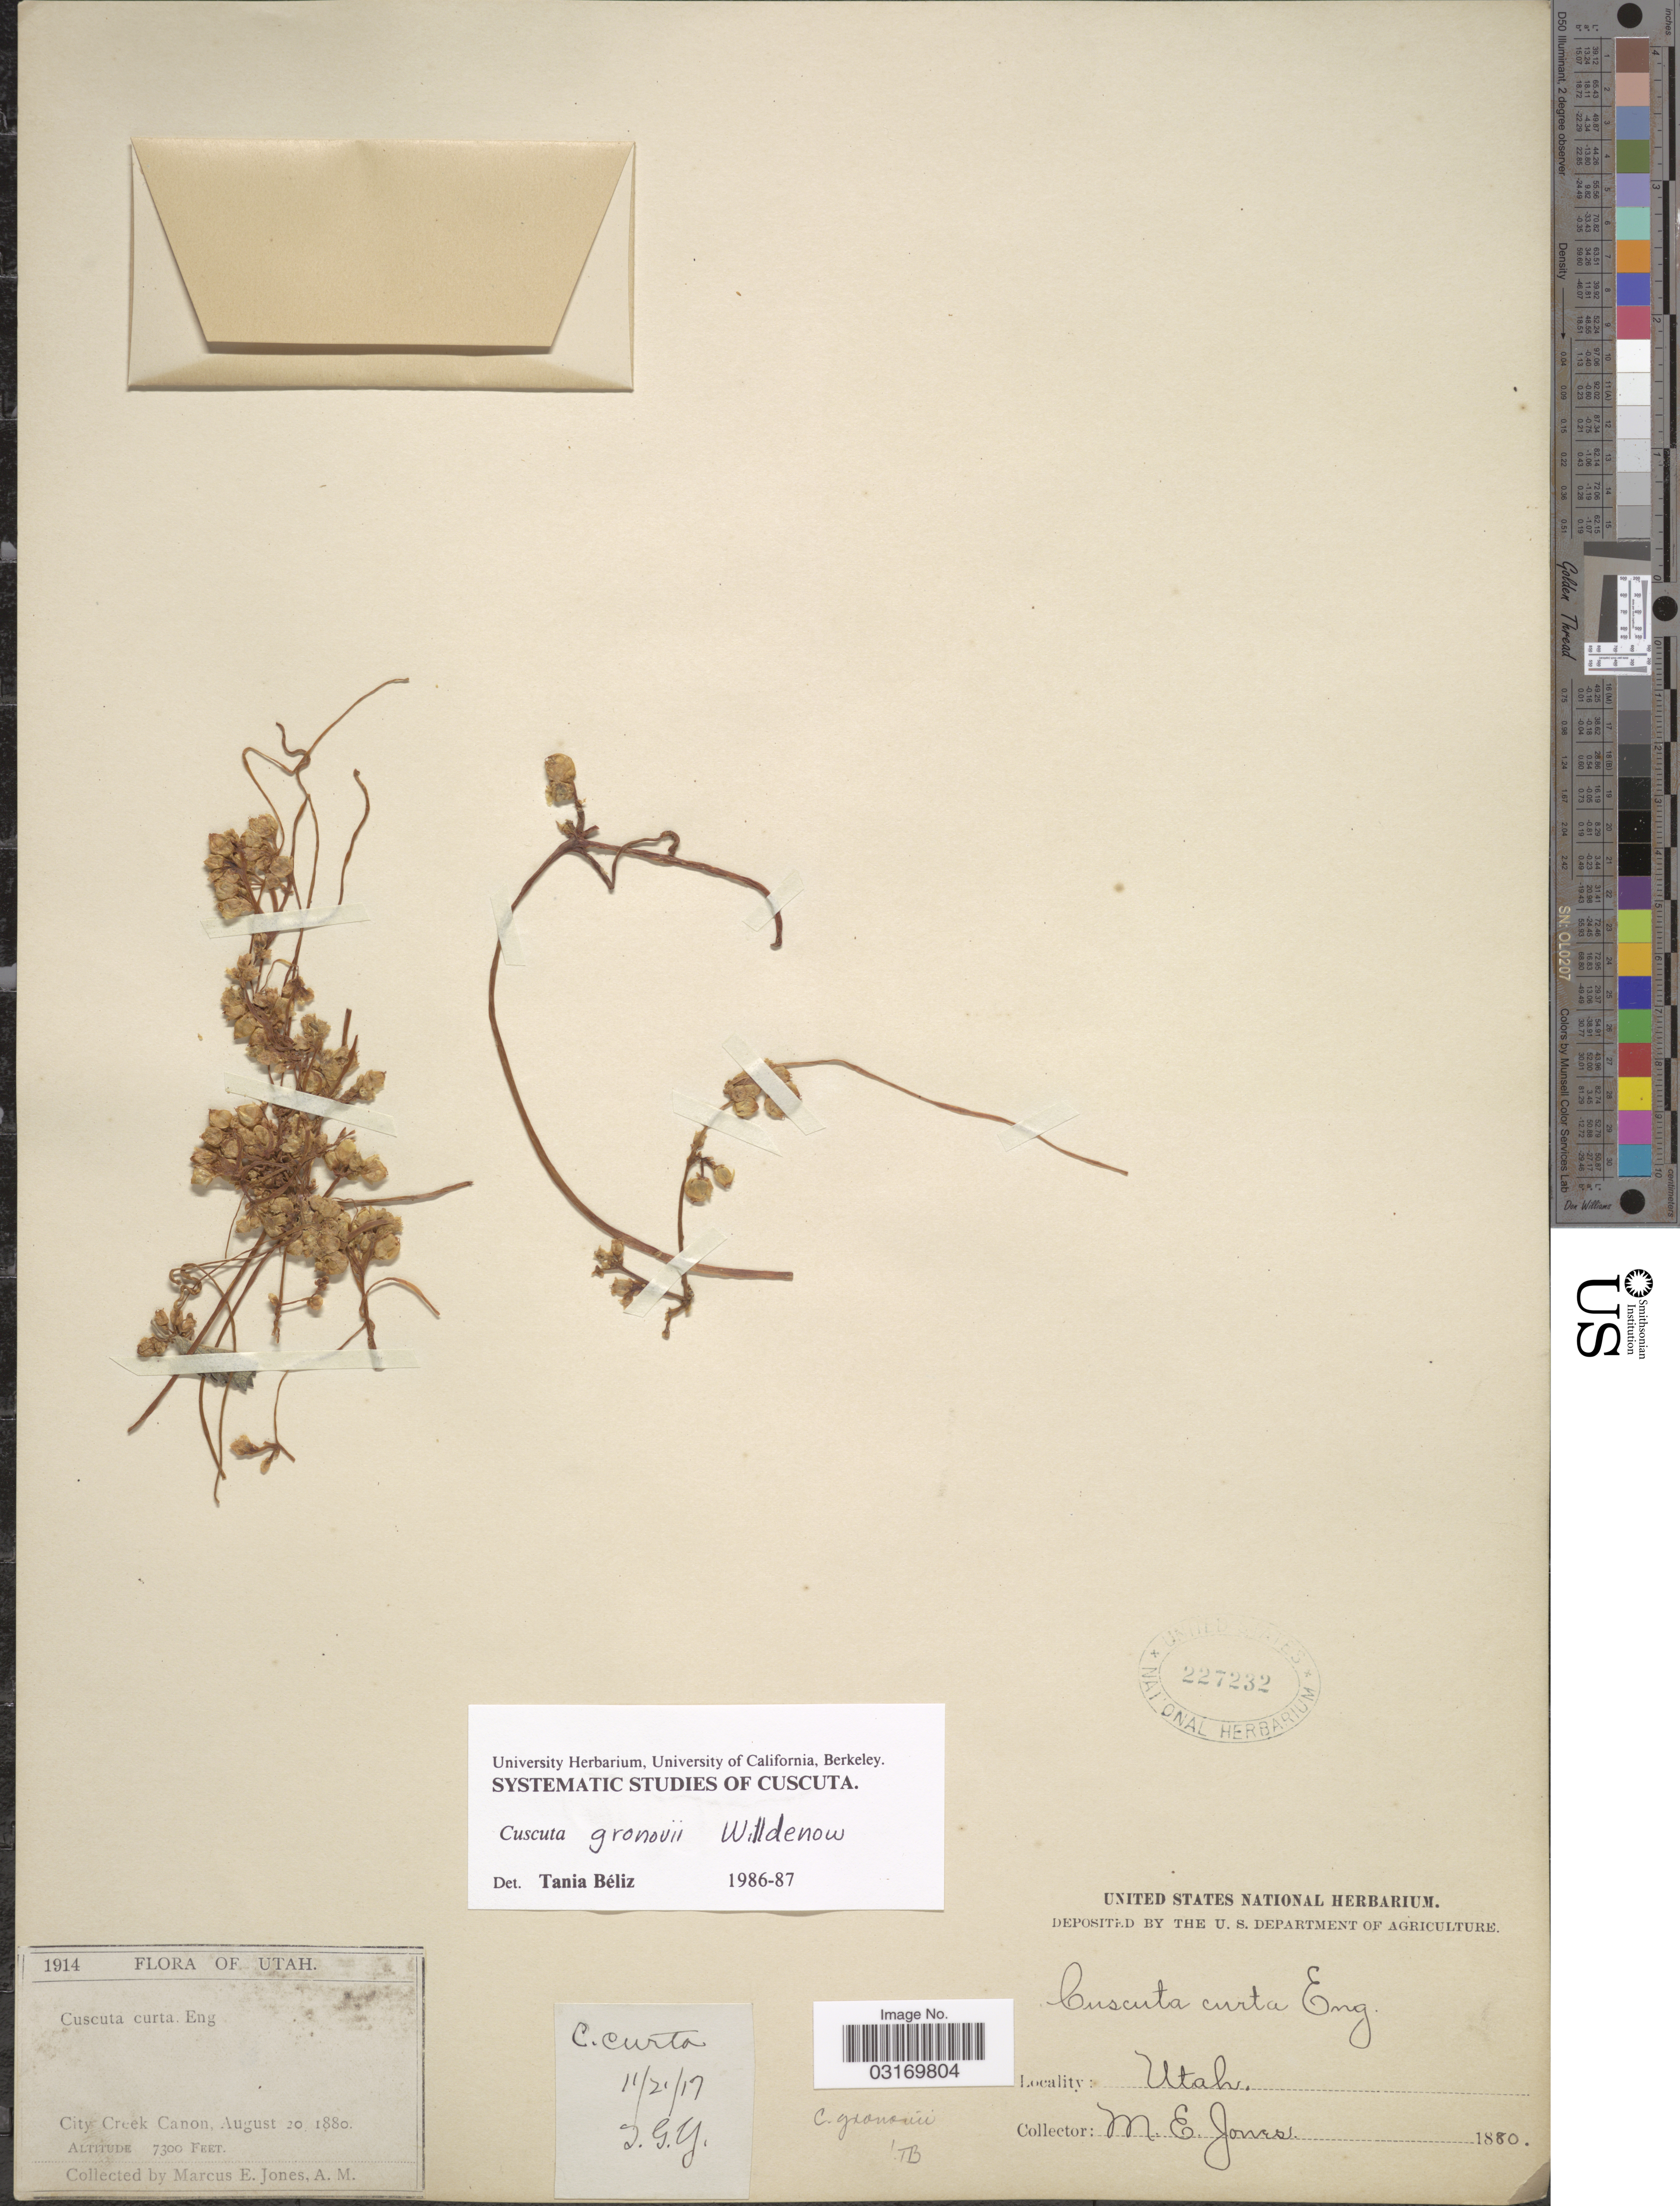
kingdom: Plantae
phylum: Tracheophyta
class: Magnoliopsida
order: Solanales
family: Convolvulaceae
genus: Cuscuta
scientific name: Cuscuta gronovii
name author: Willd. ex Schult.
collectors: M. E. Jones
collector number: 1914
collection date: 1880-08-20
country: United States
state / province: Utah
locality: City Creek Canon.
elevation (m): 2225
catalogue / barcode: US 227232